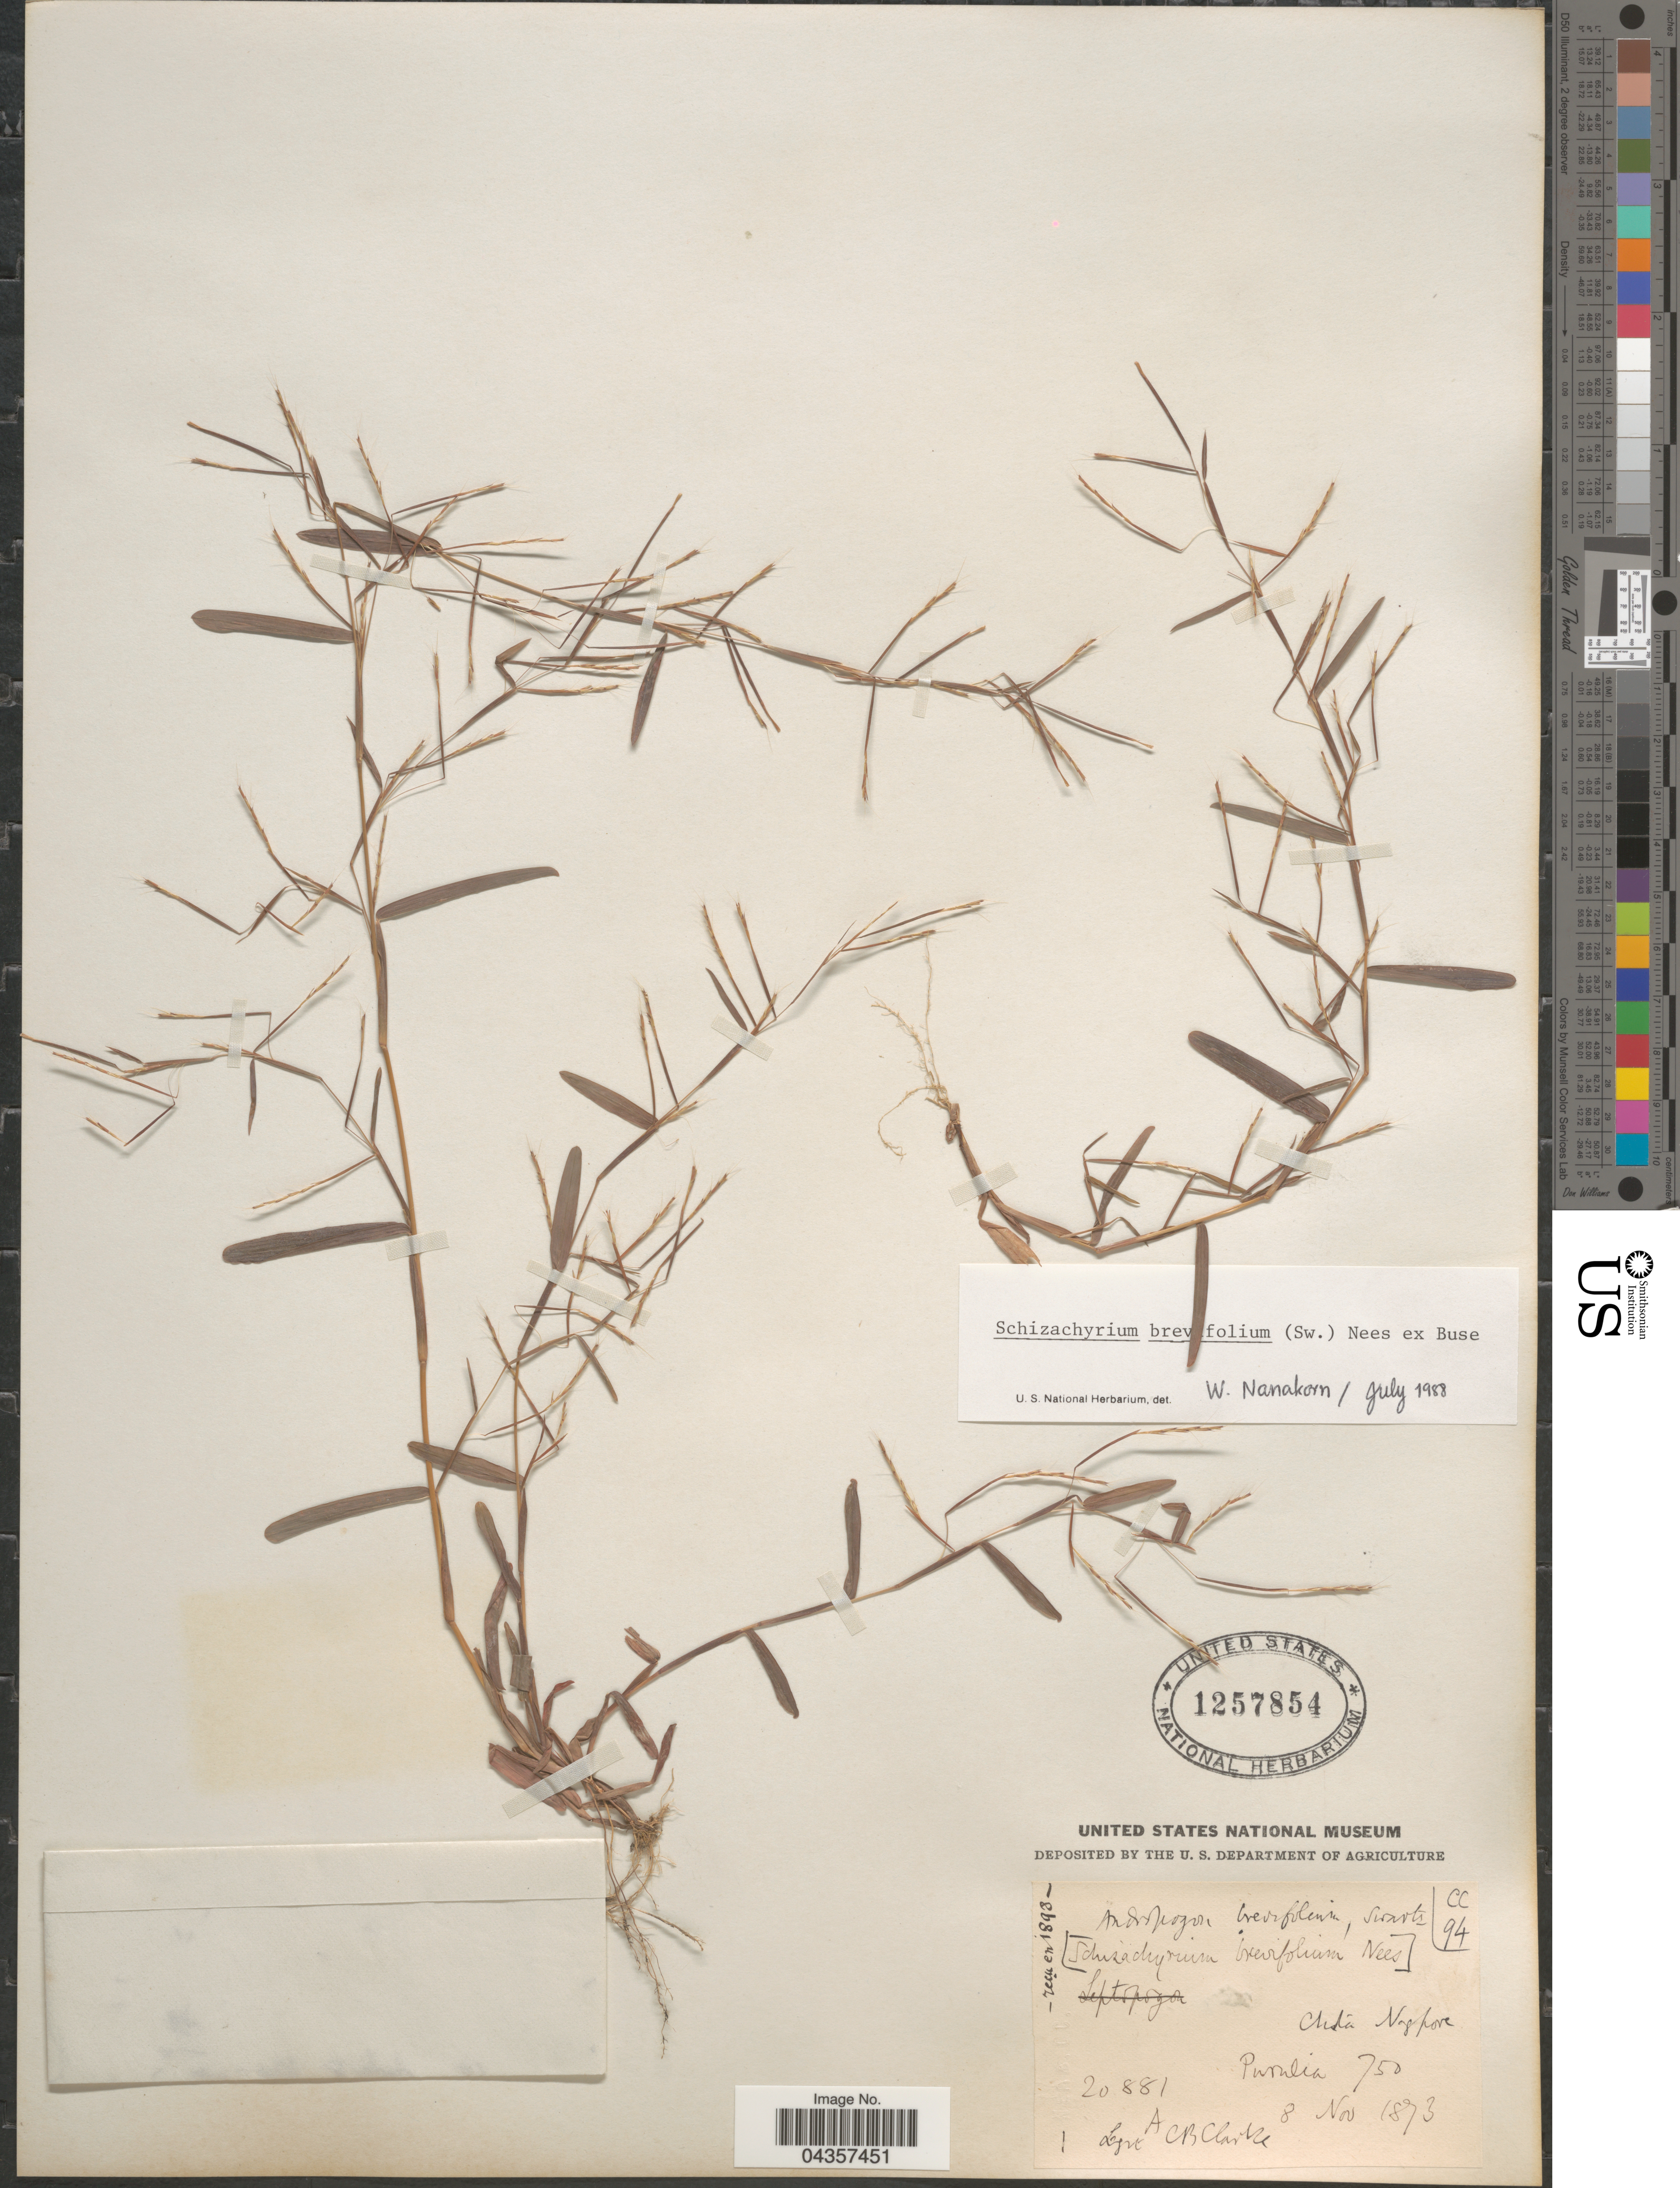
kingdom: Plantae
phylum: Tracheophyta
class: Liliopsida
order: Poales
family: Poaceae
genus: Schizachyrium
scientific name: Schizachyrium brevifolium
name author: (Sw.) Nees ex Büse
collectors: C. B. Clarke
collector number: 20881A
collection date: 1873-11-08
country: India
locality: Chota Nagpore. Purulia.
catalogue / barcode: US 1257854